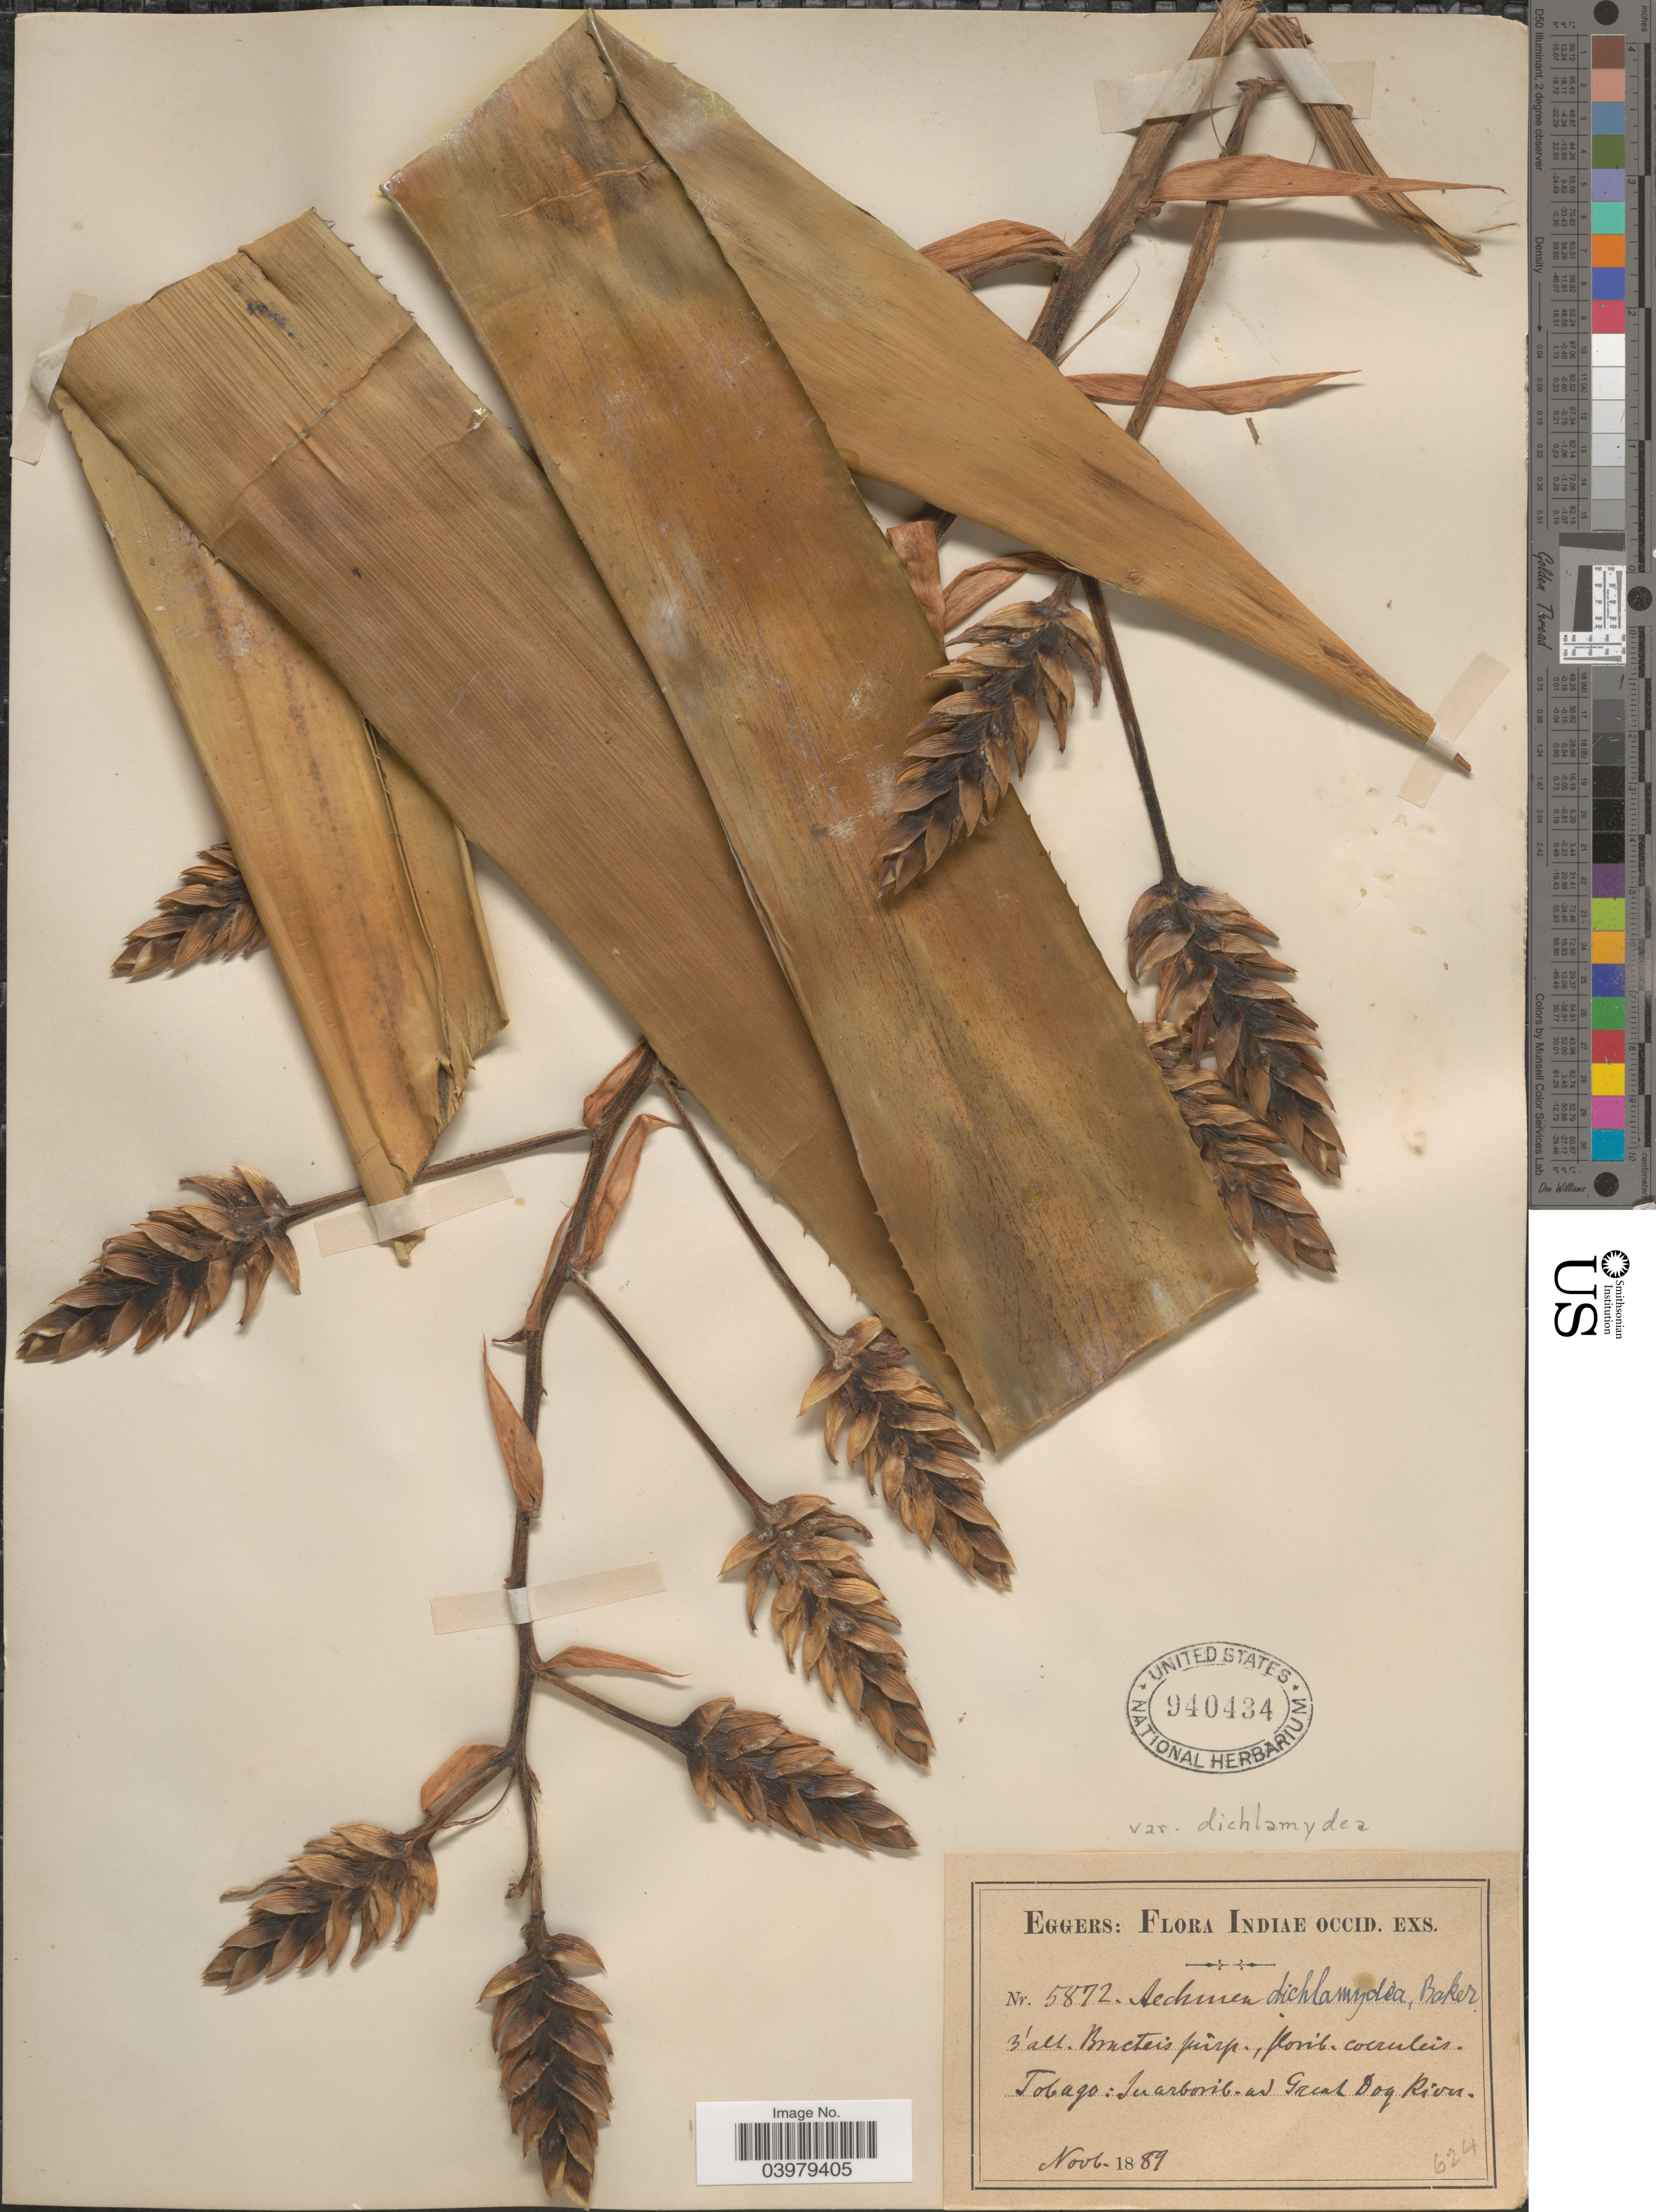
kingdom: Plantae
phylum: Tracheophyta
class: Liliopsida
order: Poales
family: Bromeliaceae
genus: Aechmea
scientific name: Aechmea dichlamydea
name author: Baker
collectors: -. Eggers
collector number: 5872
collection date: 1889-11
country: Trinidad and Tobago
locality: Indiae occid. Tobago: In arborib. ad Great Dog River.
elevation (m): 1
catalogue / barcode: US 940434